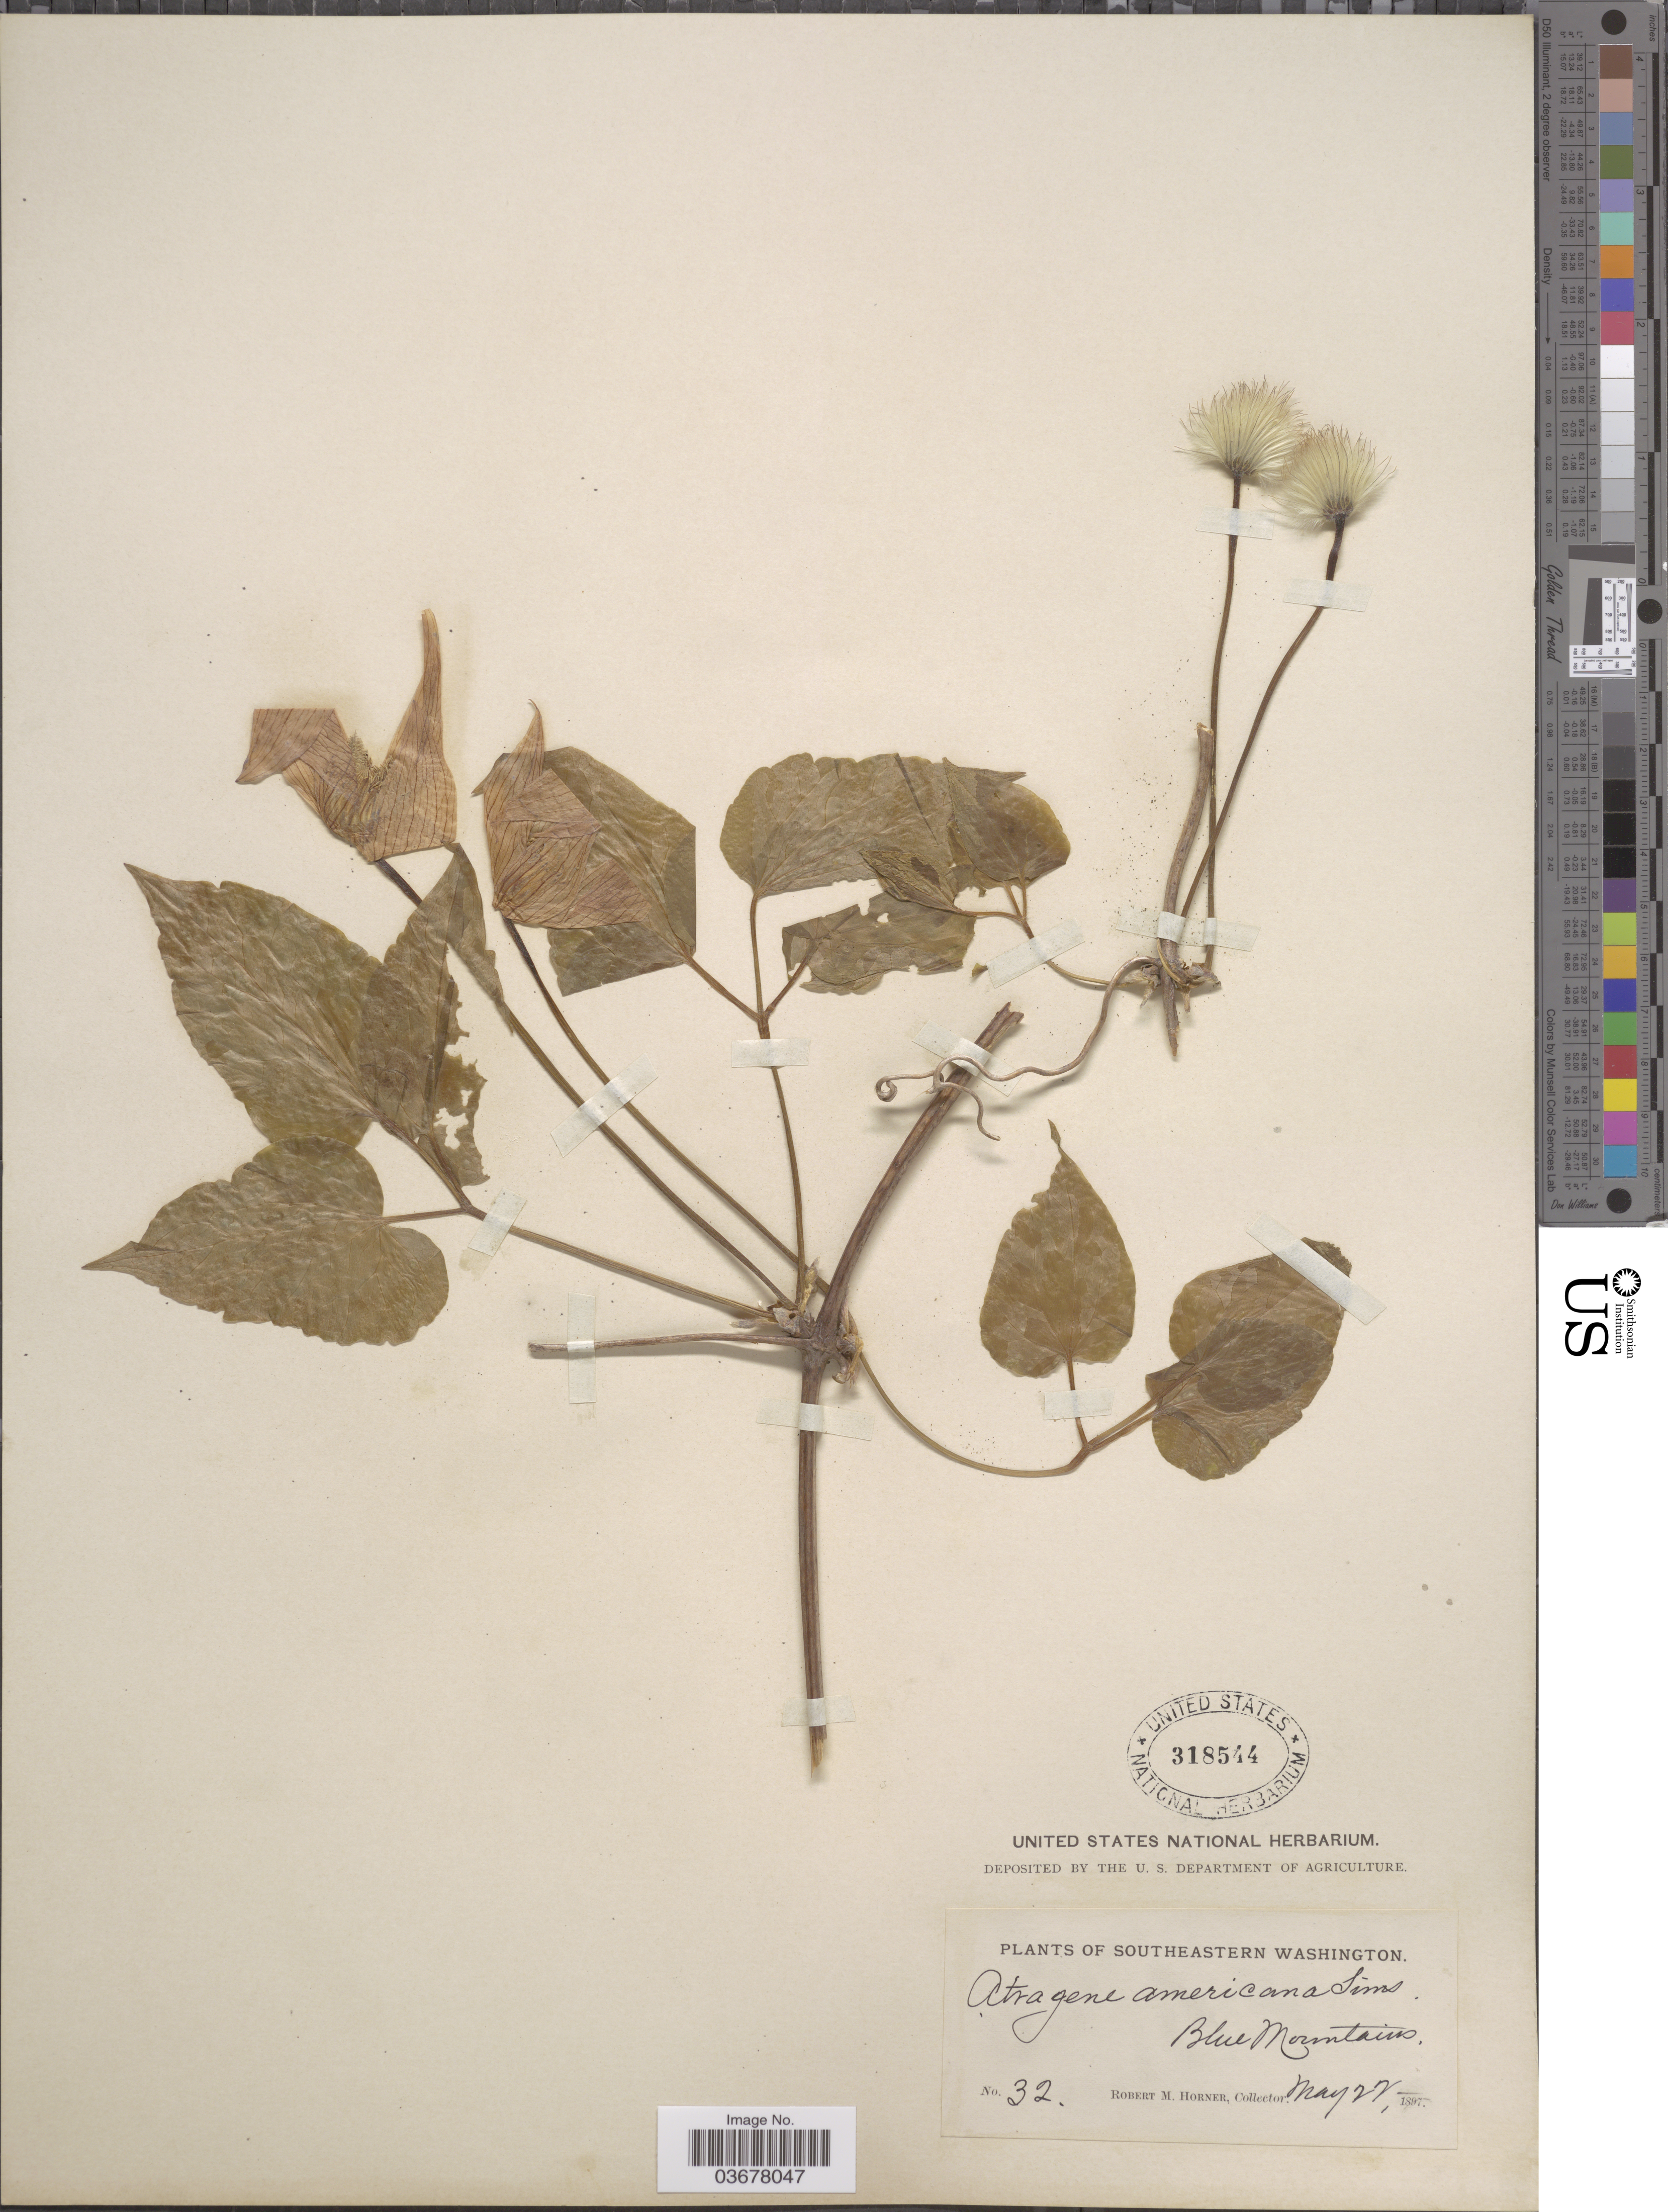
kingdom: Plantae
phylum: Tracheophyta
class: Magnoliopsida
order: Ranunculales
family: Ranunculaceae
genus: Clematis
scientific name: Clematis occidentalis var. grosseserrata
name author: (Rydb.) J.S. Pringle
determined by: Strong, M. T., (US), Smithsonian Institution - National Museum of Natural History (UNITED STATES)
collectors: R. Horner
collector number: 32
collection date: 1897-05-22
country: United States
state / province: Washington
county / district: Clallam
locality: Southeastern Washington. Blue Mountains.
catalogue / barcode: US 318544